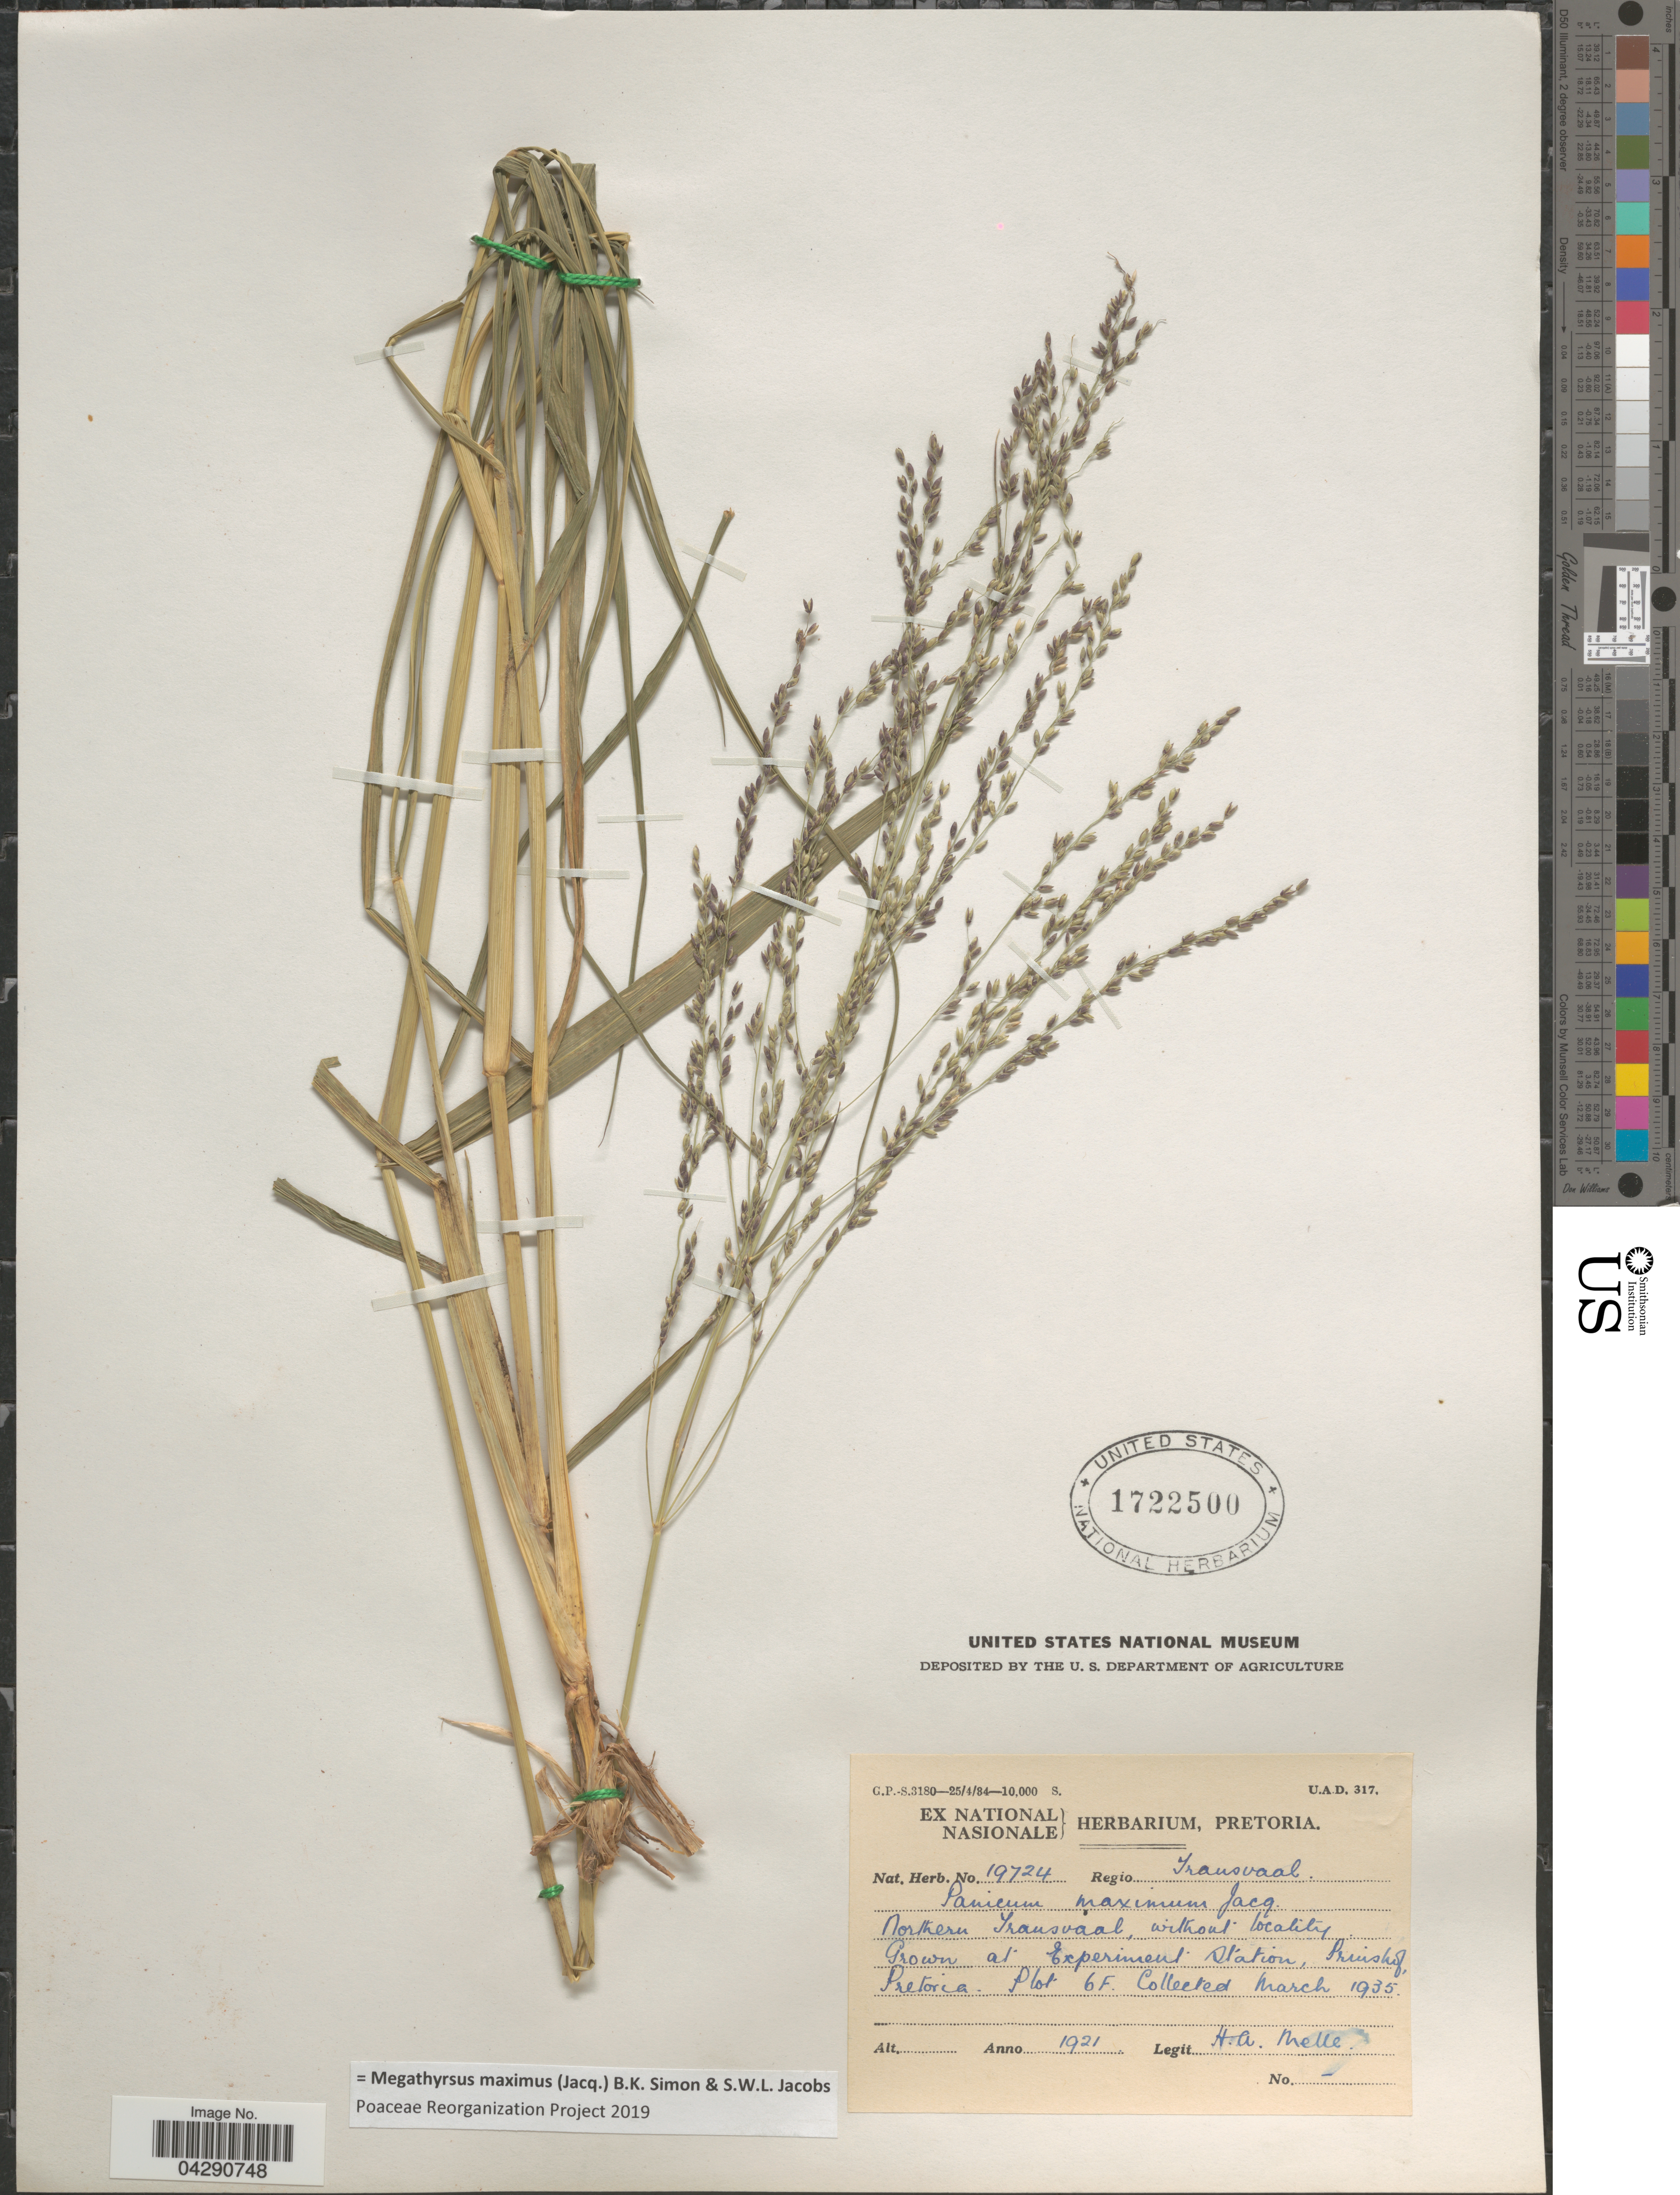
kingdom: Plantae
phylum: Tracheophyta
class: Liliopsida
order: Poales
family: Poaceae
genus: Megathyrsus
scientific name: Megathyrsus maximus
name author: (Jacq.) B.K. Simon & S.W.L. Jacobs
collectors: H. Melle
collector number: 19724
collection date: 1935-03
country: South Africa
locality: Experiment Station, Prinshof, Pretoria. Plot 6F.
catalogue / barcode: US 1722500